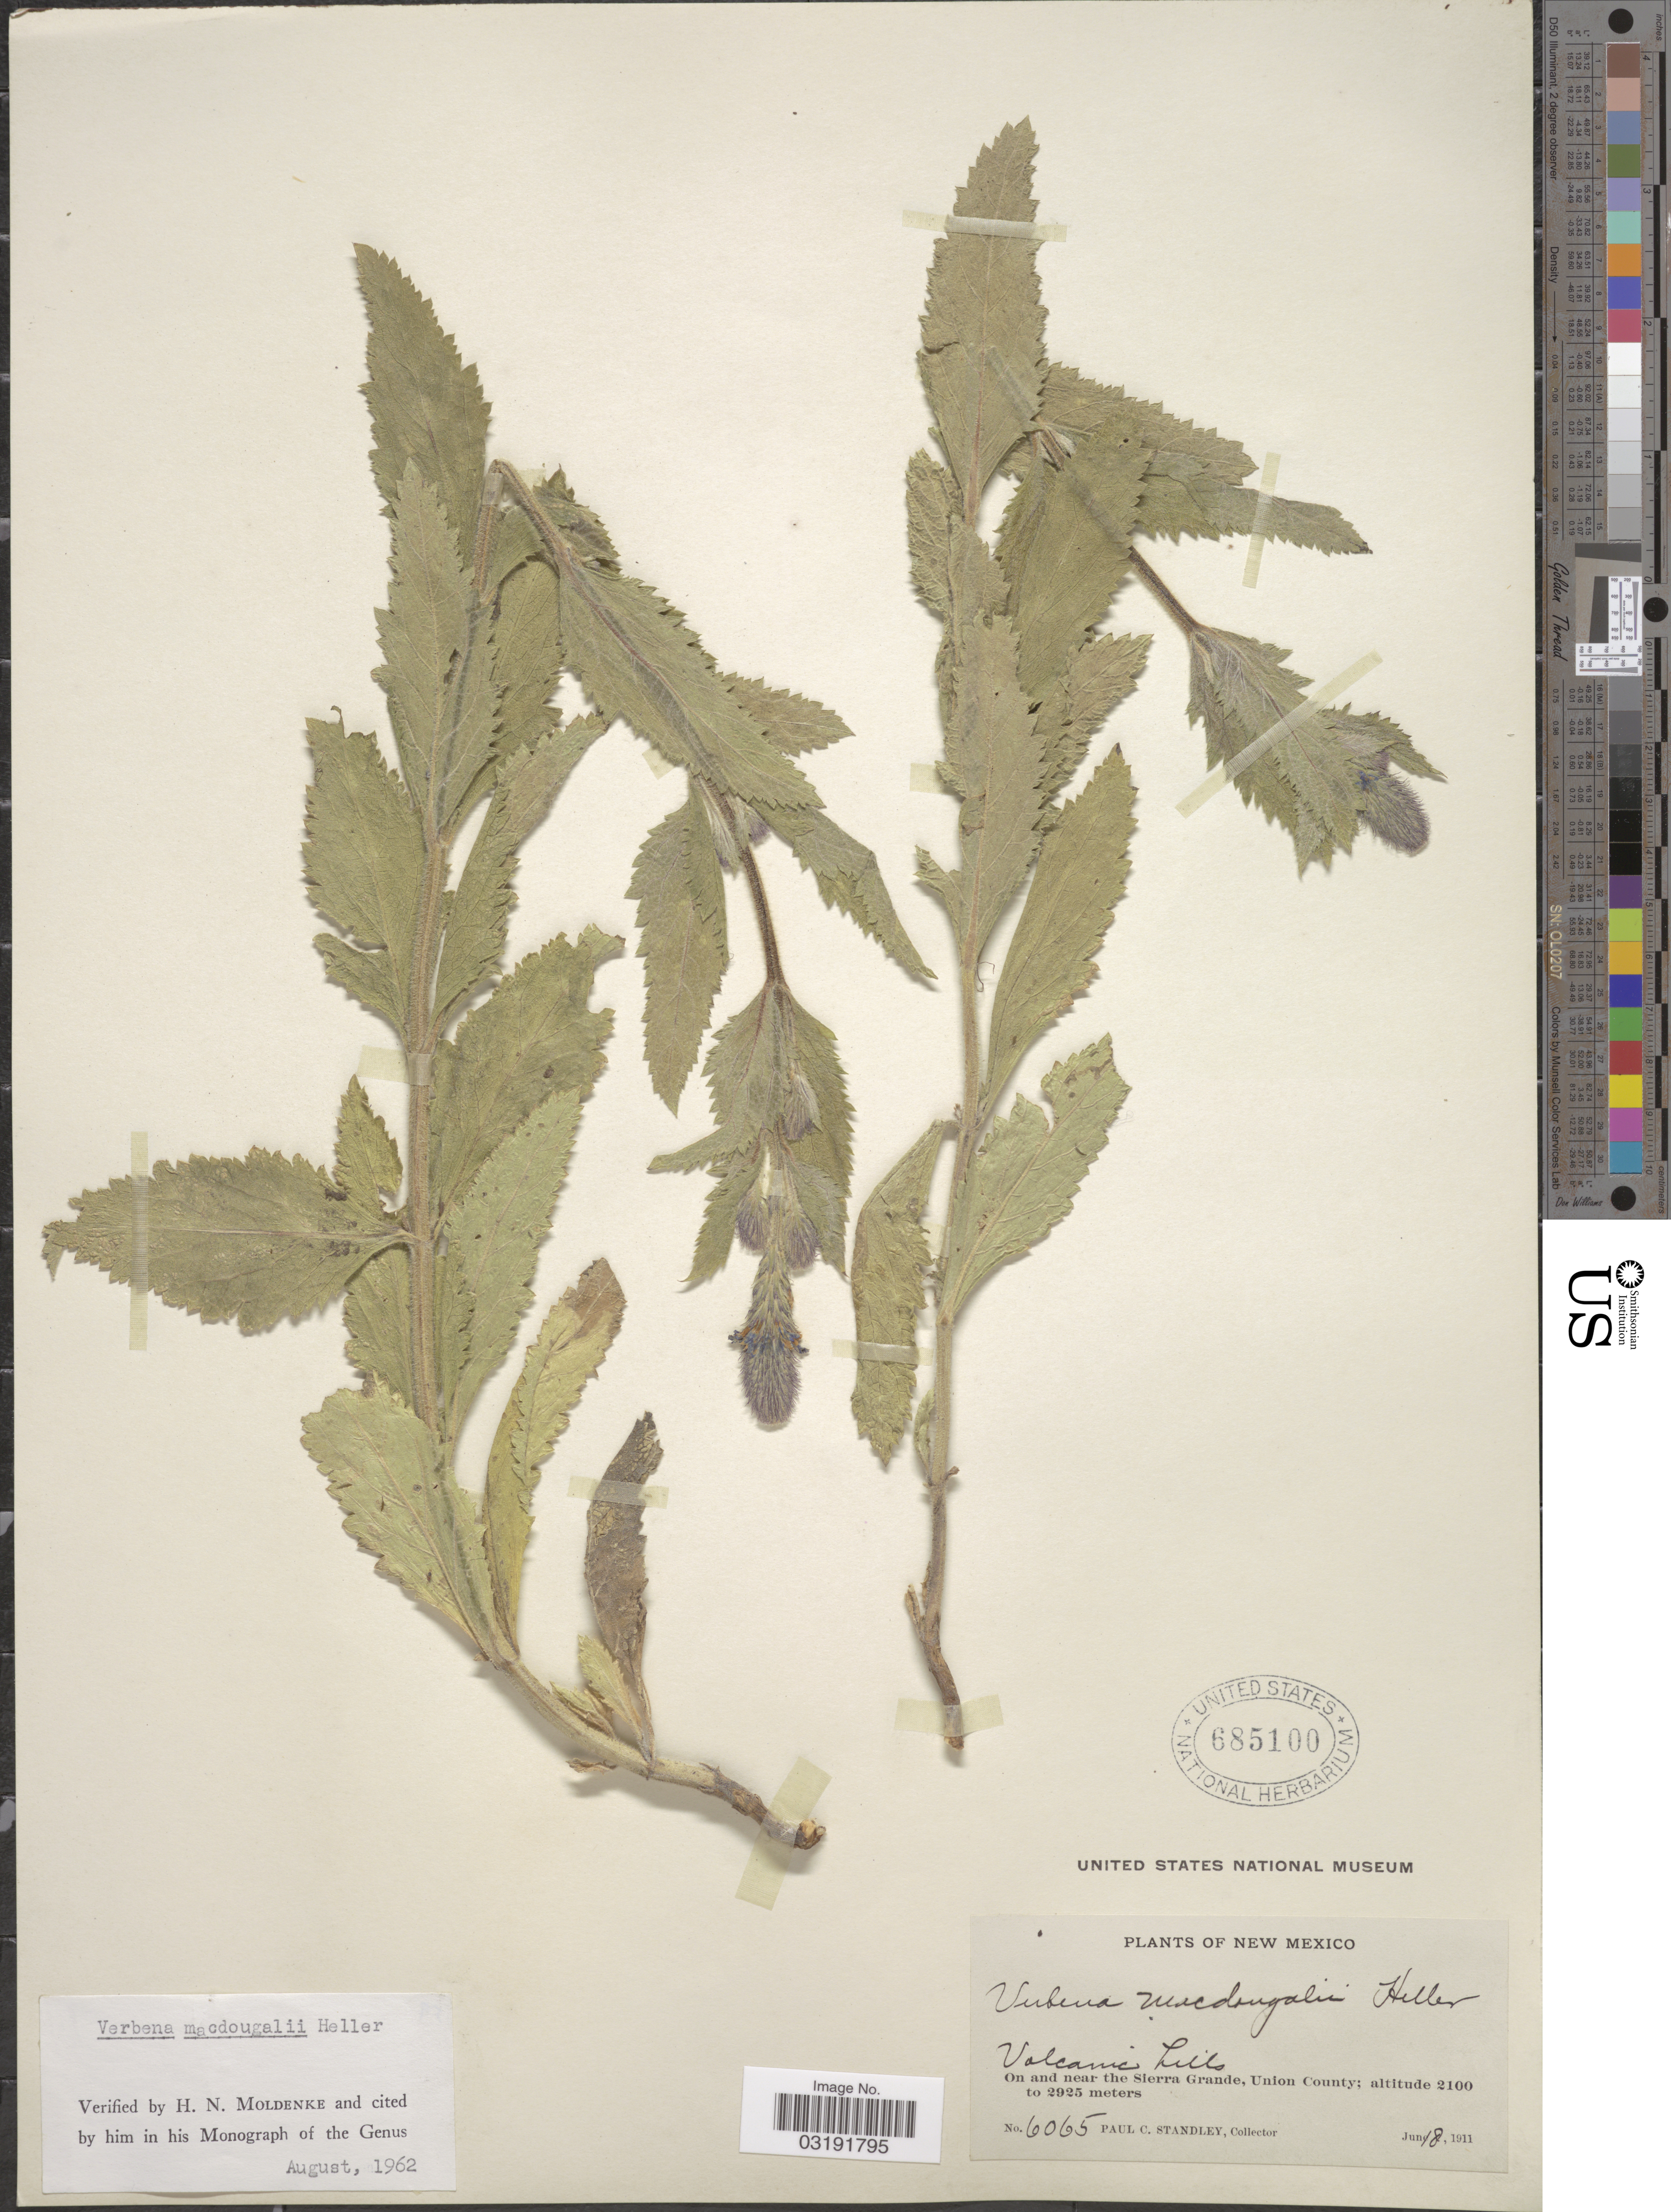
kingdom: Plantae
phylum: Tracheophyta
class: Magnoliopsida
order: Lamiales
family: Verbenaceae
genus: Verbena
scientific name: Verbena macdougalii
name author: A. Heller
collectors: P. C. Standley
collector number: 6065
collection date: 1911-06-18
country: United States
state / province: New Mexico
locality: Volcanic hills. On and near the Sierra Grande, Union County.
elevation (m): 2100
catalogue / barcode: US 685100